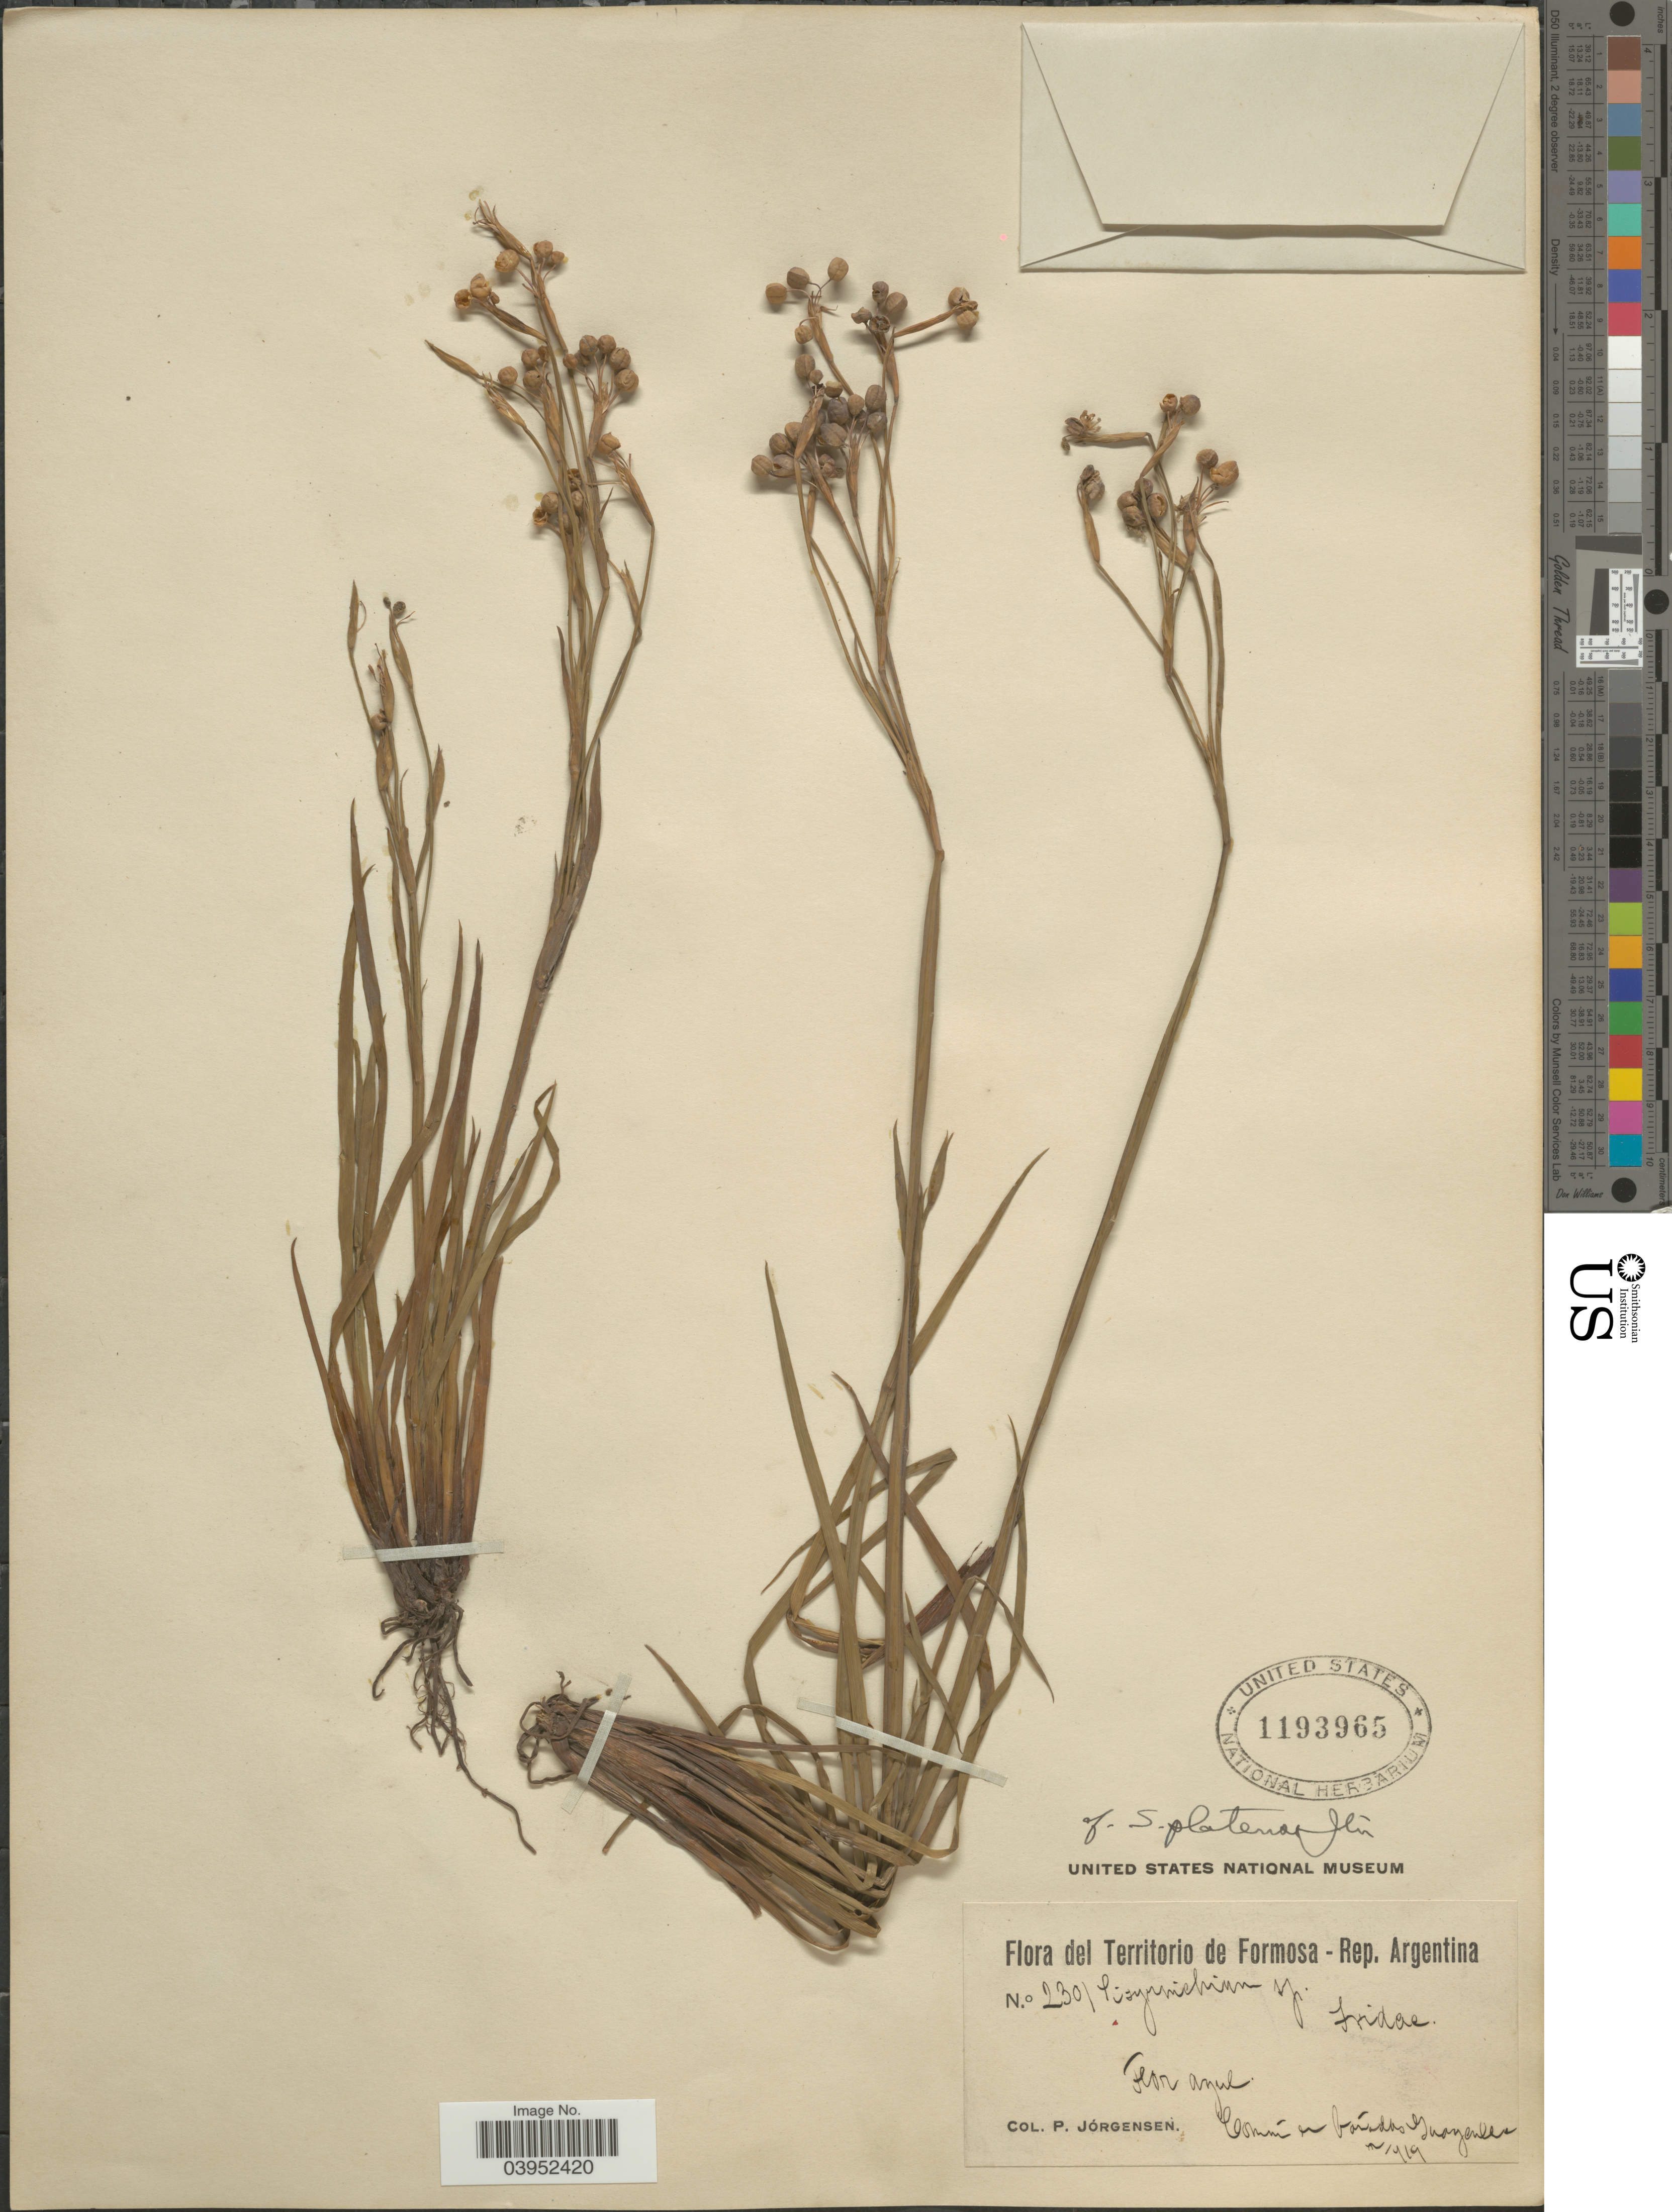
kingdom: Plantae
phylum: Tracheophyta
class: Liliopsida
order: Asparagales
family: Iridaceae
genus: Sisyrinchium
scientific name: Sisyrinchium platense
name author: I.M. Johnst.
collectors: P. Jörgensen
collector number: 2301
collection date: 1919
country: Argentina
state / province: Formosa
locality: Territorio de Formosa. Comun en bañadas Guaycolec.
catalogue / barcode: US 1193965